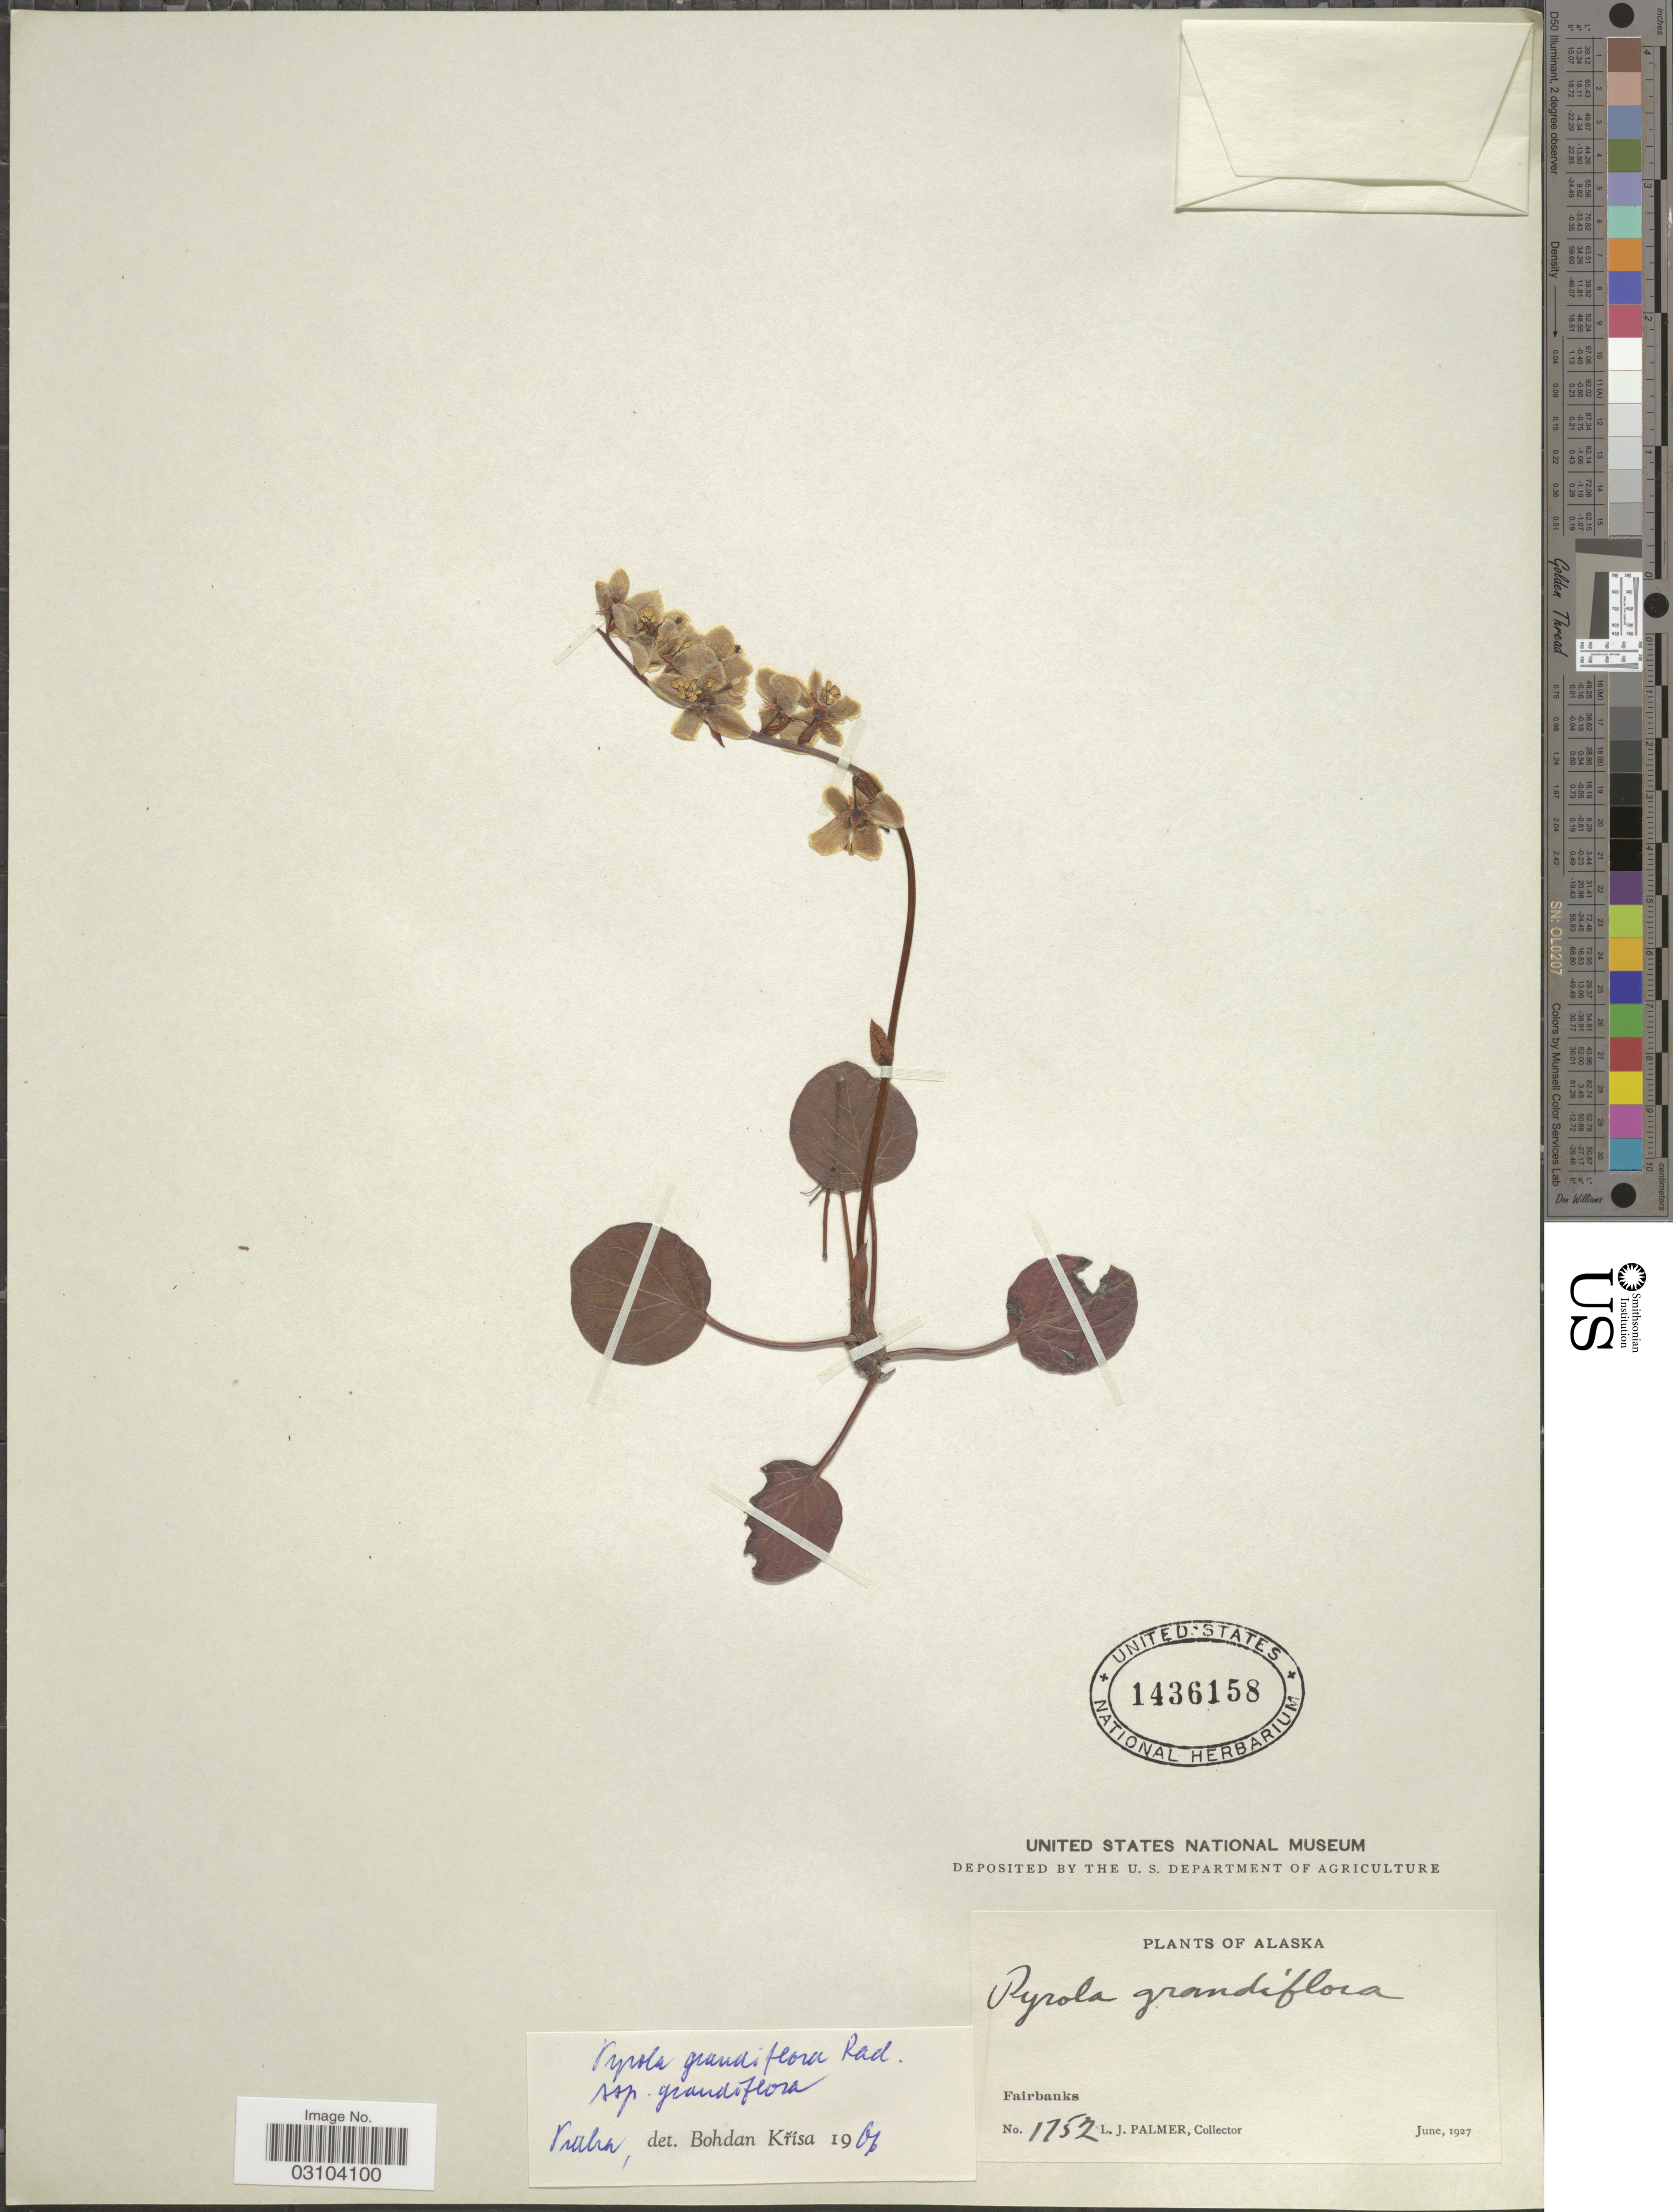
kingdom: Plantae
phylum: Tracheophyta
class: Magnoliopsida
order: Ericales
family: Ericaceae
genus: Pyrola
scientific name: Pyrola grandiflora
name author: Radius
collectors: E. J. Palmer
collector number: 1752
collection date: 1927-06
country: United States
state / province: Alaska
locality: Fairbanks.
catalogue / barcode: US 1436158